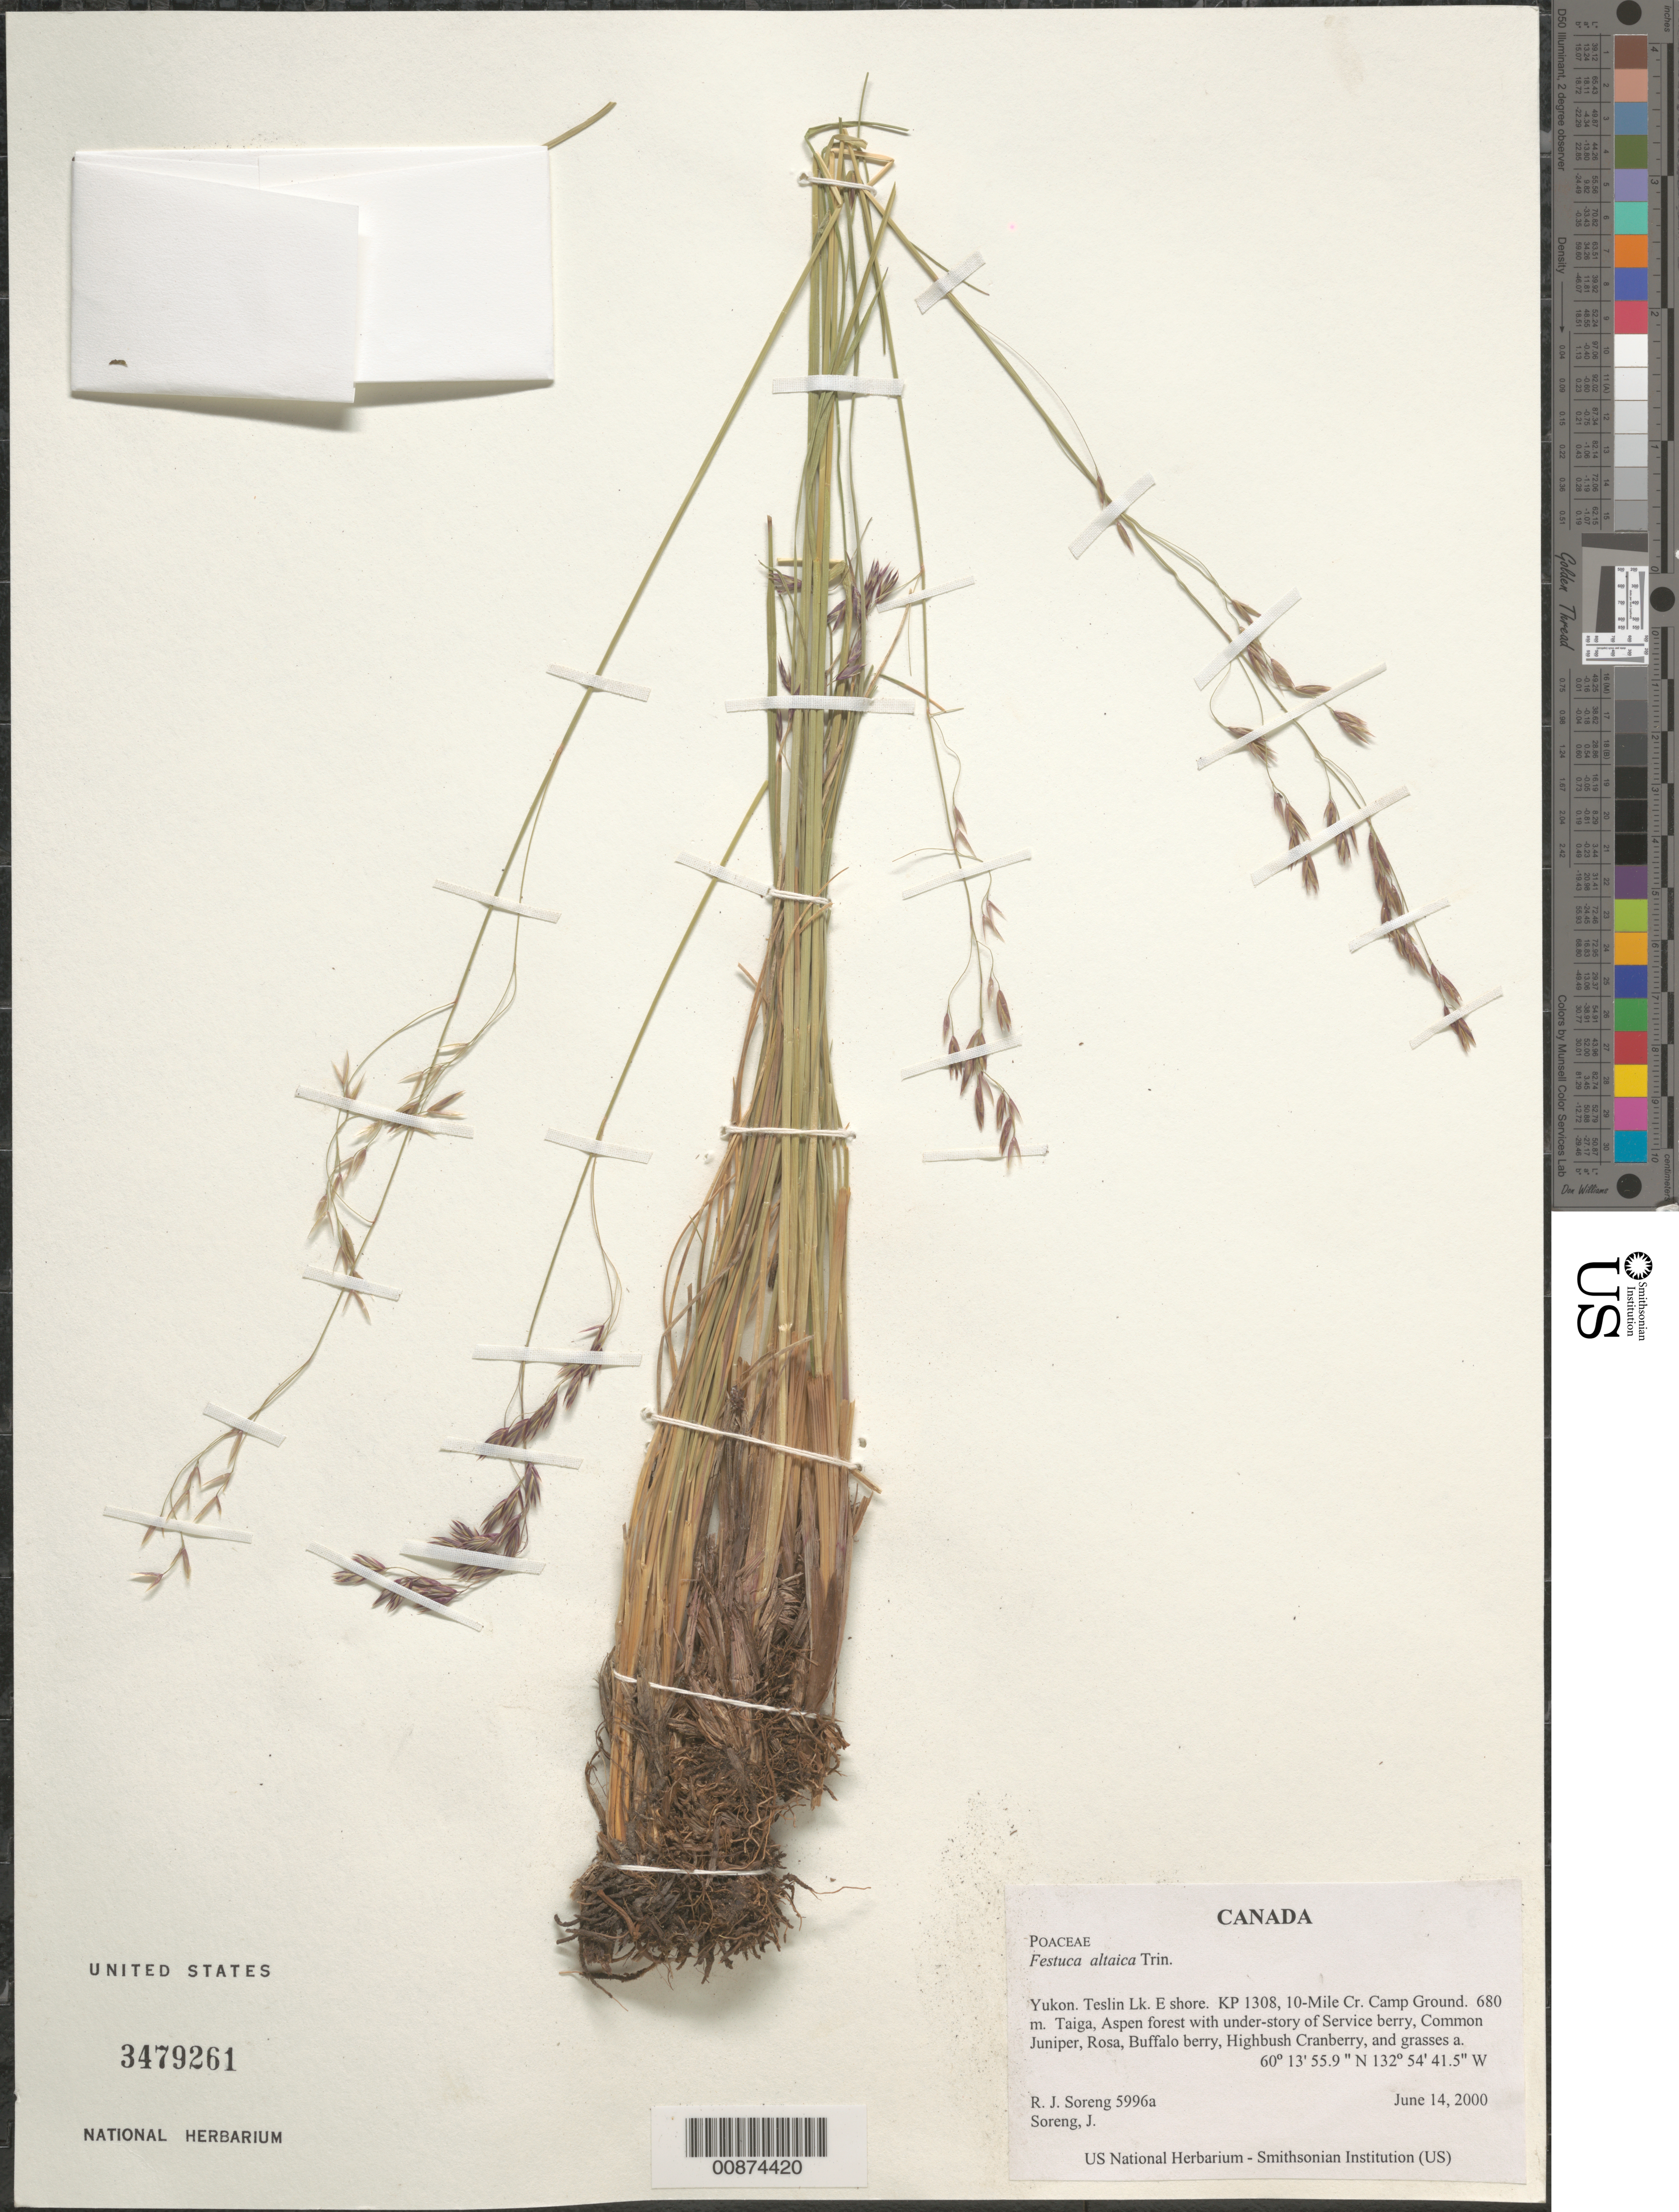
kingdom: Plantae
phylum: Tracheophyta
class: Liliopsida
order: Poales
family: Poaceae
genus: Hesperochloa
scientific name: Hesperochloa altaica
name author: (Trin.) P.M. Peterson et al.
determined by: Soreng, Robert J., Research Associate (BOT), Smithsonian Institution - National Museum of Natural History (UNITED STATES)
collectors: R. J. Soreng & J. E. Soreng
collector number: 5996-a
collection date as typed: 14 Jun 2000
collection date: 2000-06-14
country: Canada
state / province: Yukon Territory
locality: Teslin Lk. E shore. KP 1308, 10-Mile Cr. Camp Ground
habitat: Taiga, Aspen forest with under-story of Service berry, Common Juniper, Rosa, Buffalo berry, Highbush Cranberry, and grasses a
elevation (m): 680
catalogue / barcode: US 3479261